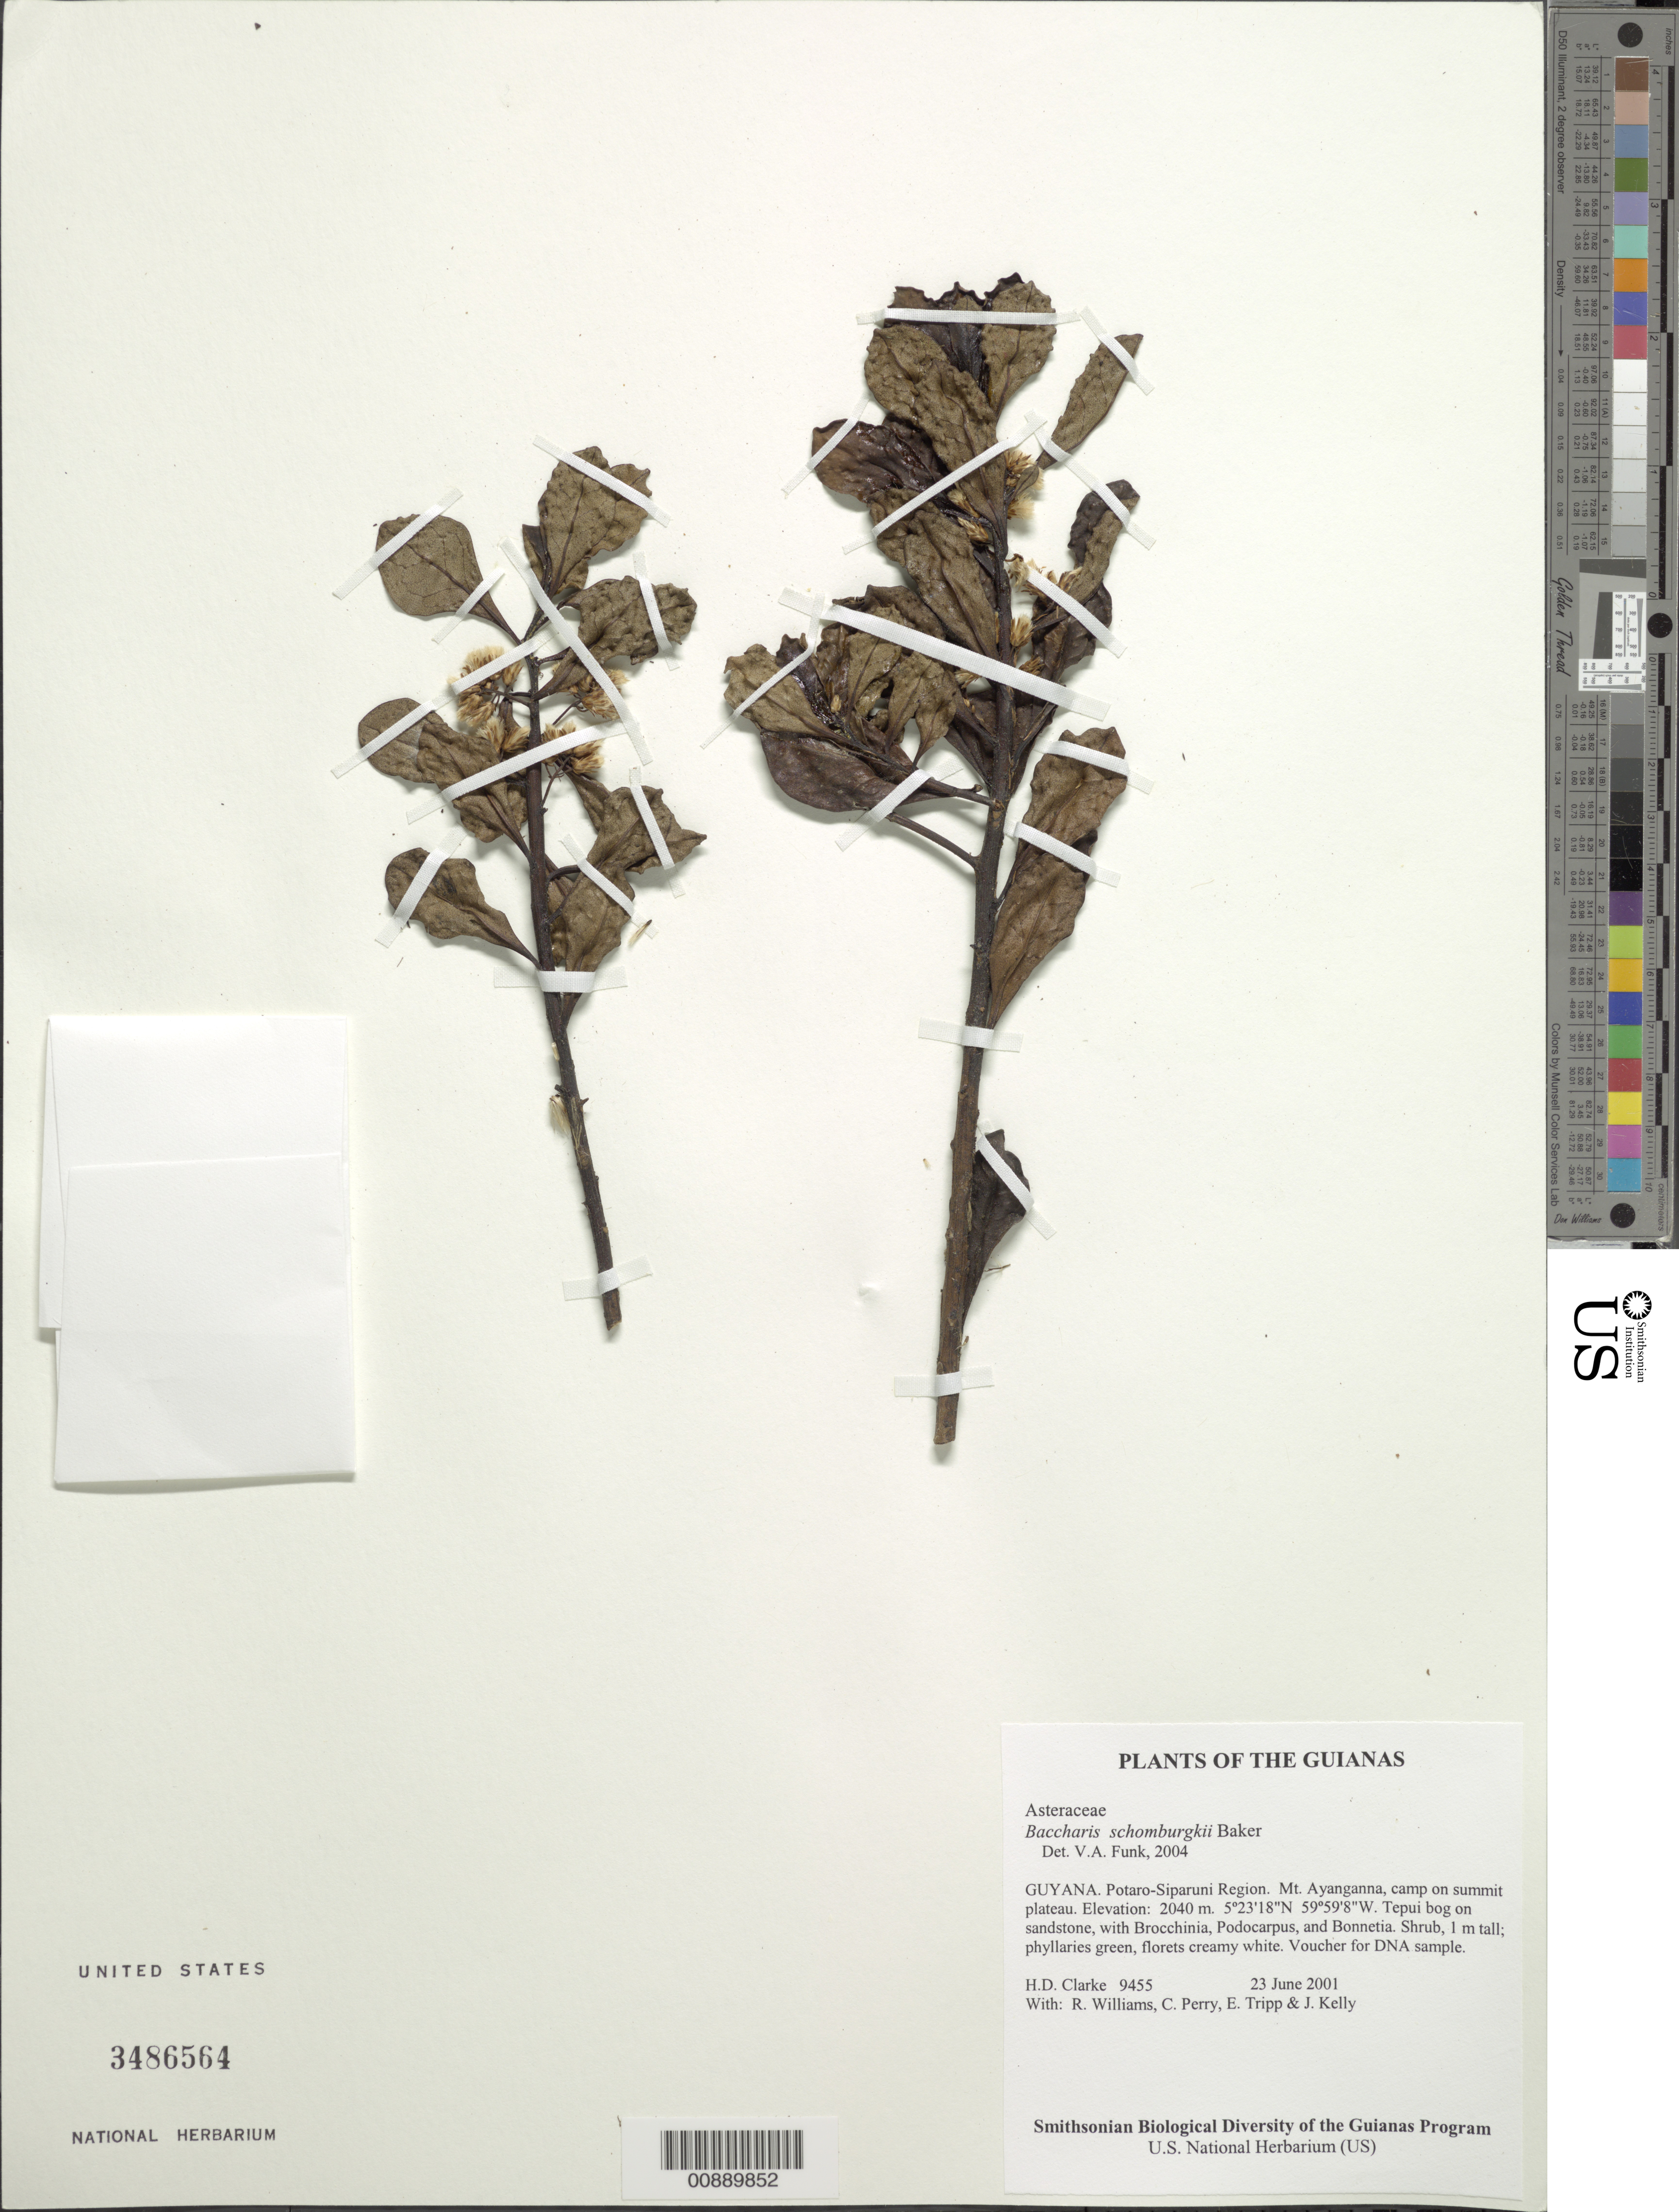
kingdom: Plantae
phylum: Tracheophyta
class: Magnoliopsida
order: Asterales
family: Asteraceae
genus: Baccharis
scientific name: Baccharis schomburgkii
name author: Baker in Mart.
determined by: Funk, Vicki A., (BOT), Smithsonian Institution - National Museum of Natural History (UNITED STATES)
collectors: H. D. Clarke, R. Williams, C. Perry, E. Tripp & J. Kelly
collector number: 9455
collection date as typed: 23 June 2001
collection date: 2001-06-23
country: Guyana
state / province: Potaro-Siparuni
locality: Mt. Ayanganna, camp on summit plateau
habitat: Tepui bog on sandstone, with Brocchinia, Podocarpus, and Bonnetia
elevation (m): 2040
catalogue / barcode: US 3486564